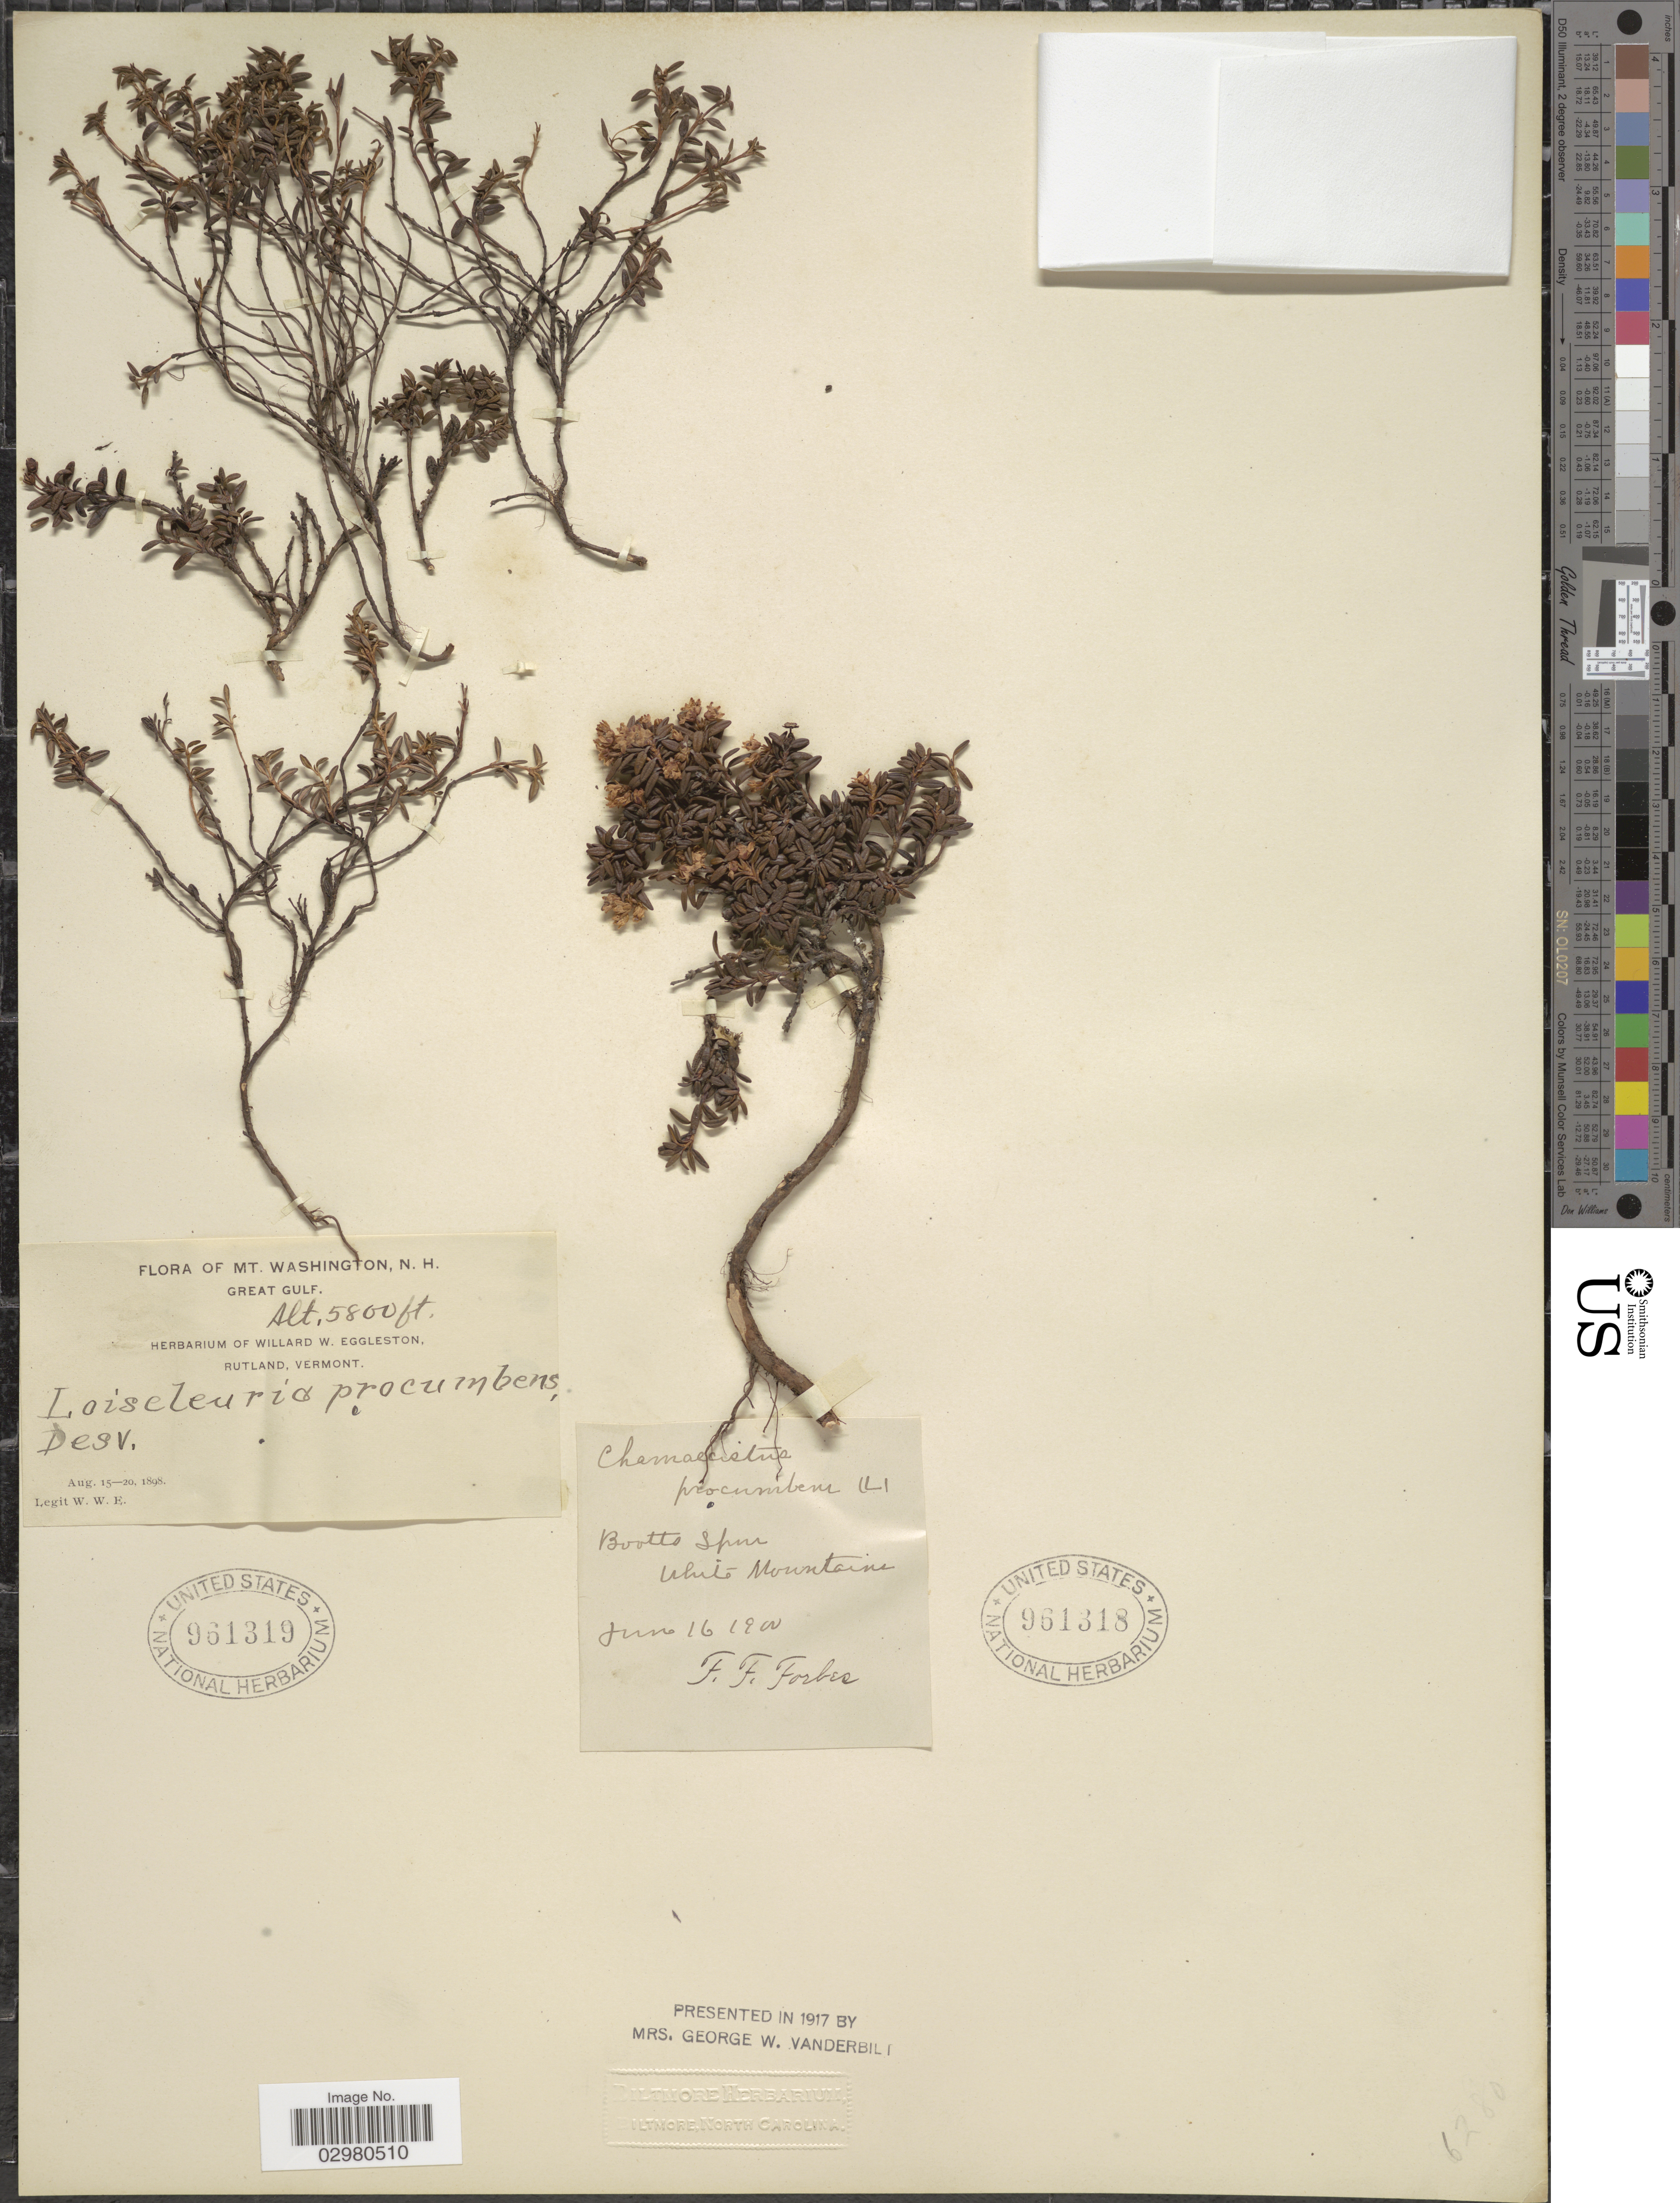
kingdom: Plantae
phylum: Tracheophyta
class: Magnoliopsida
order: Ericales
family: Ericaceae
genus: Loiseleuria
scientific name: Loiseleuria procumbens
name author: (L.) Desv.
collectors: F. Forbes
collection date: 1900-06-16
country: United States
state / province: New Hampshire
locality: Bootts Spur. White Mountains.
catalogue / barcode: US 961318